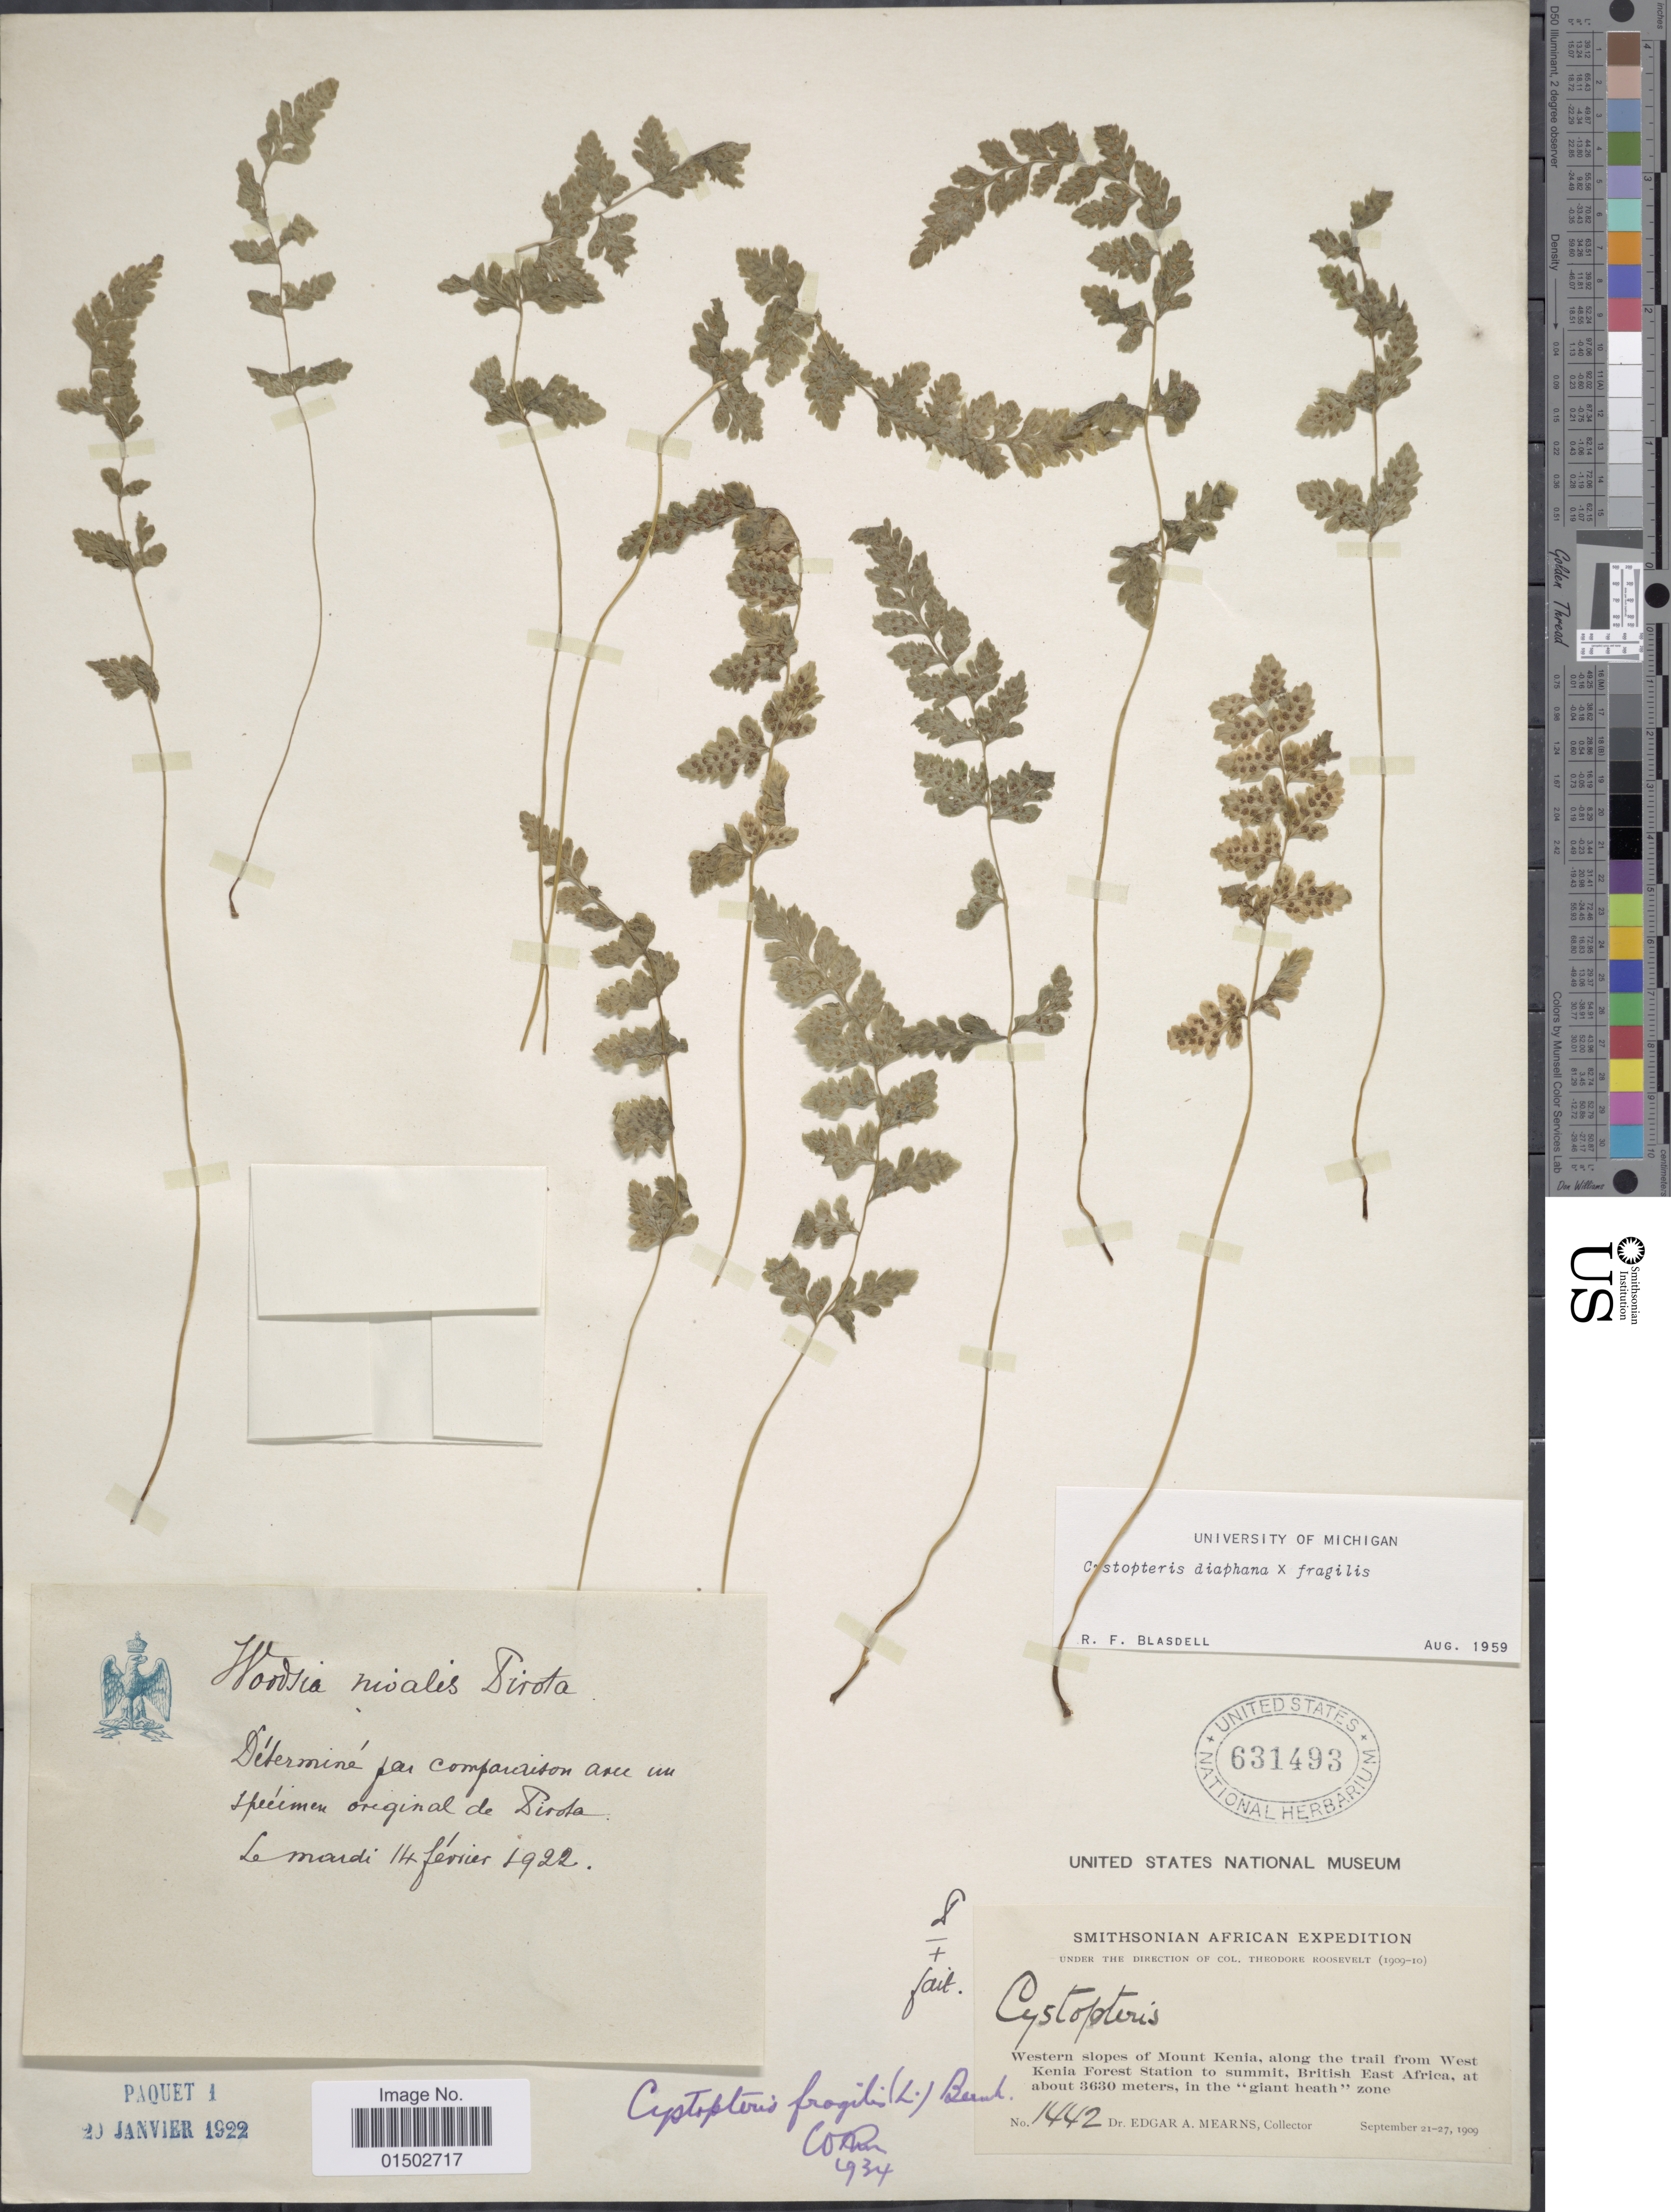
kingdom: Plantae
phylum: Tracheophyta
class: Polypodiopsida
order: Polypodiales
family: Cystopteridaceae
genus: Cystopteris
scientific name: Cystopteris diaphana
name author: (Bory) Blasdell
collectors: E. A. Mearns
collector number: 1442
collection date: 1909-09-21/1909-09-27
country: Kenya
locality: Western slopes of Mount Kenia, along the trail from West Kenia Forest Station to summit, British East Africa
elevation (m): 3630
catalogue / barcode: US 631493